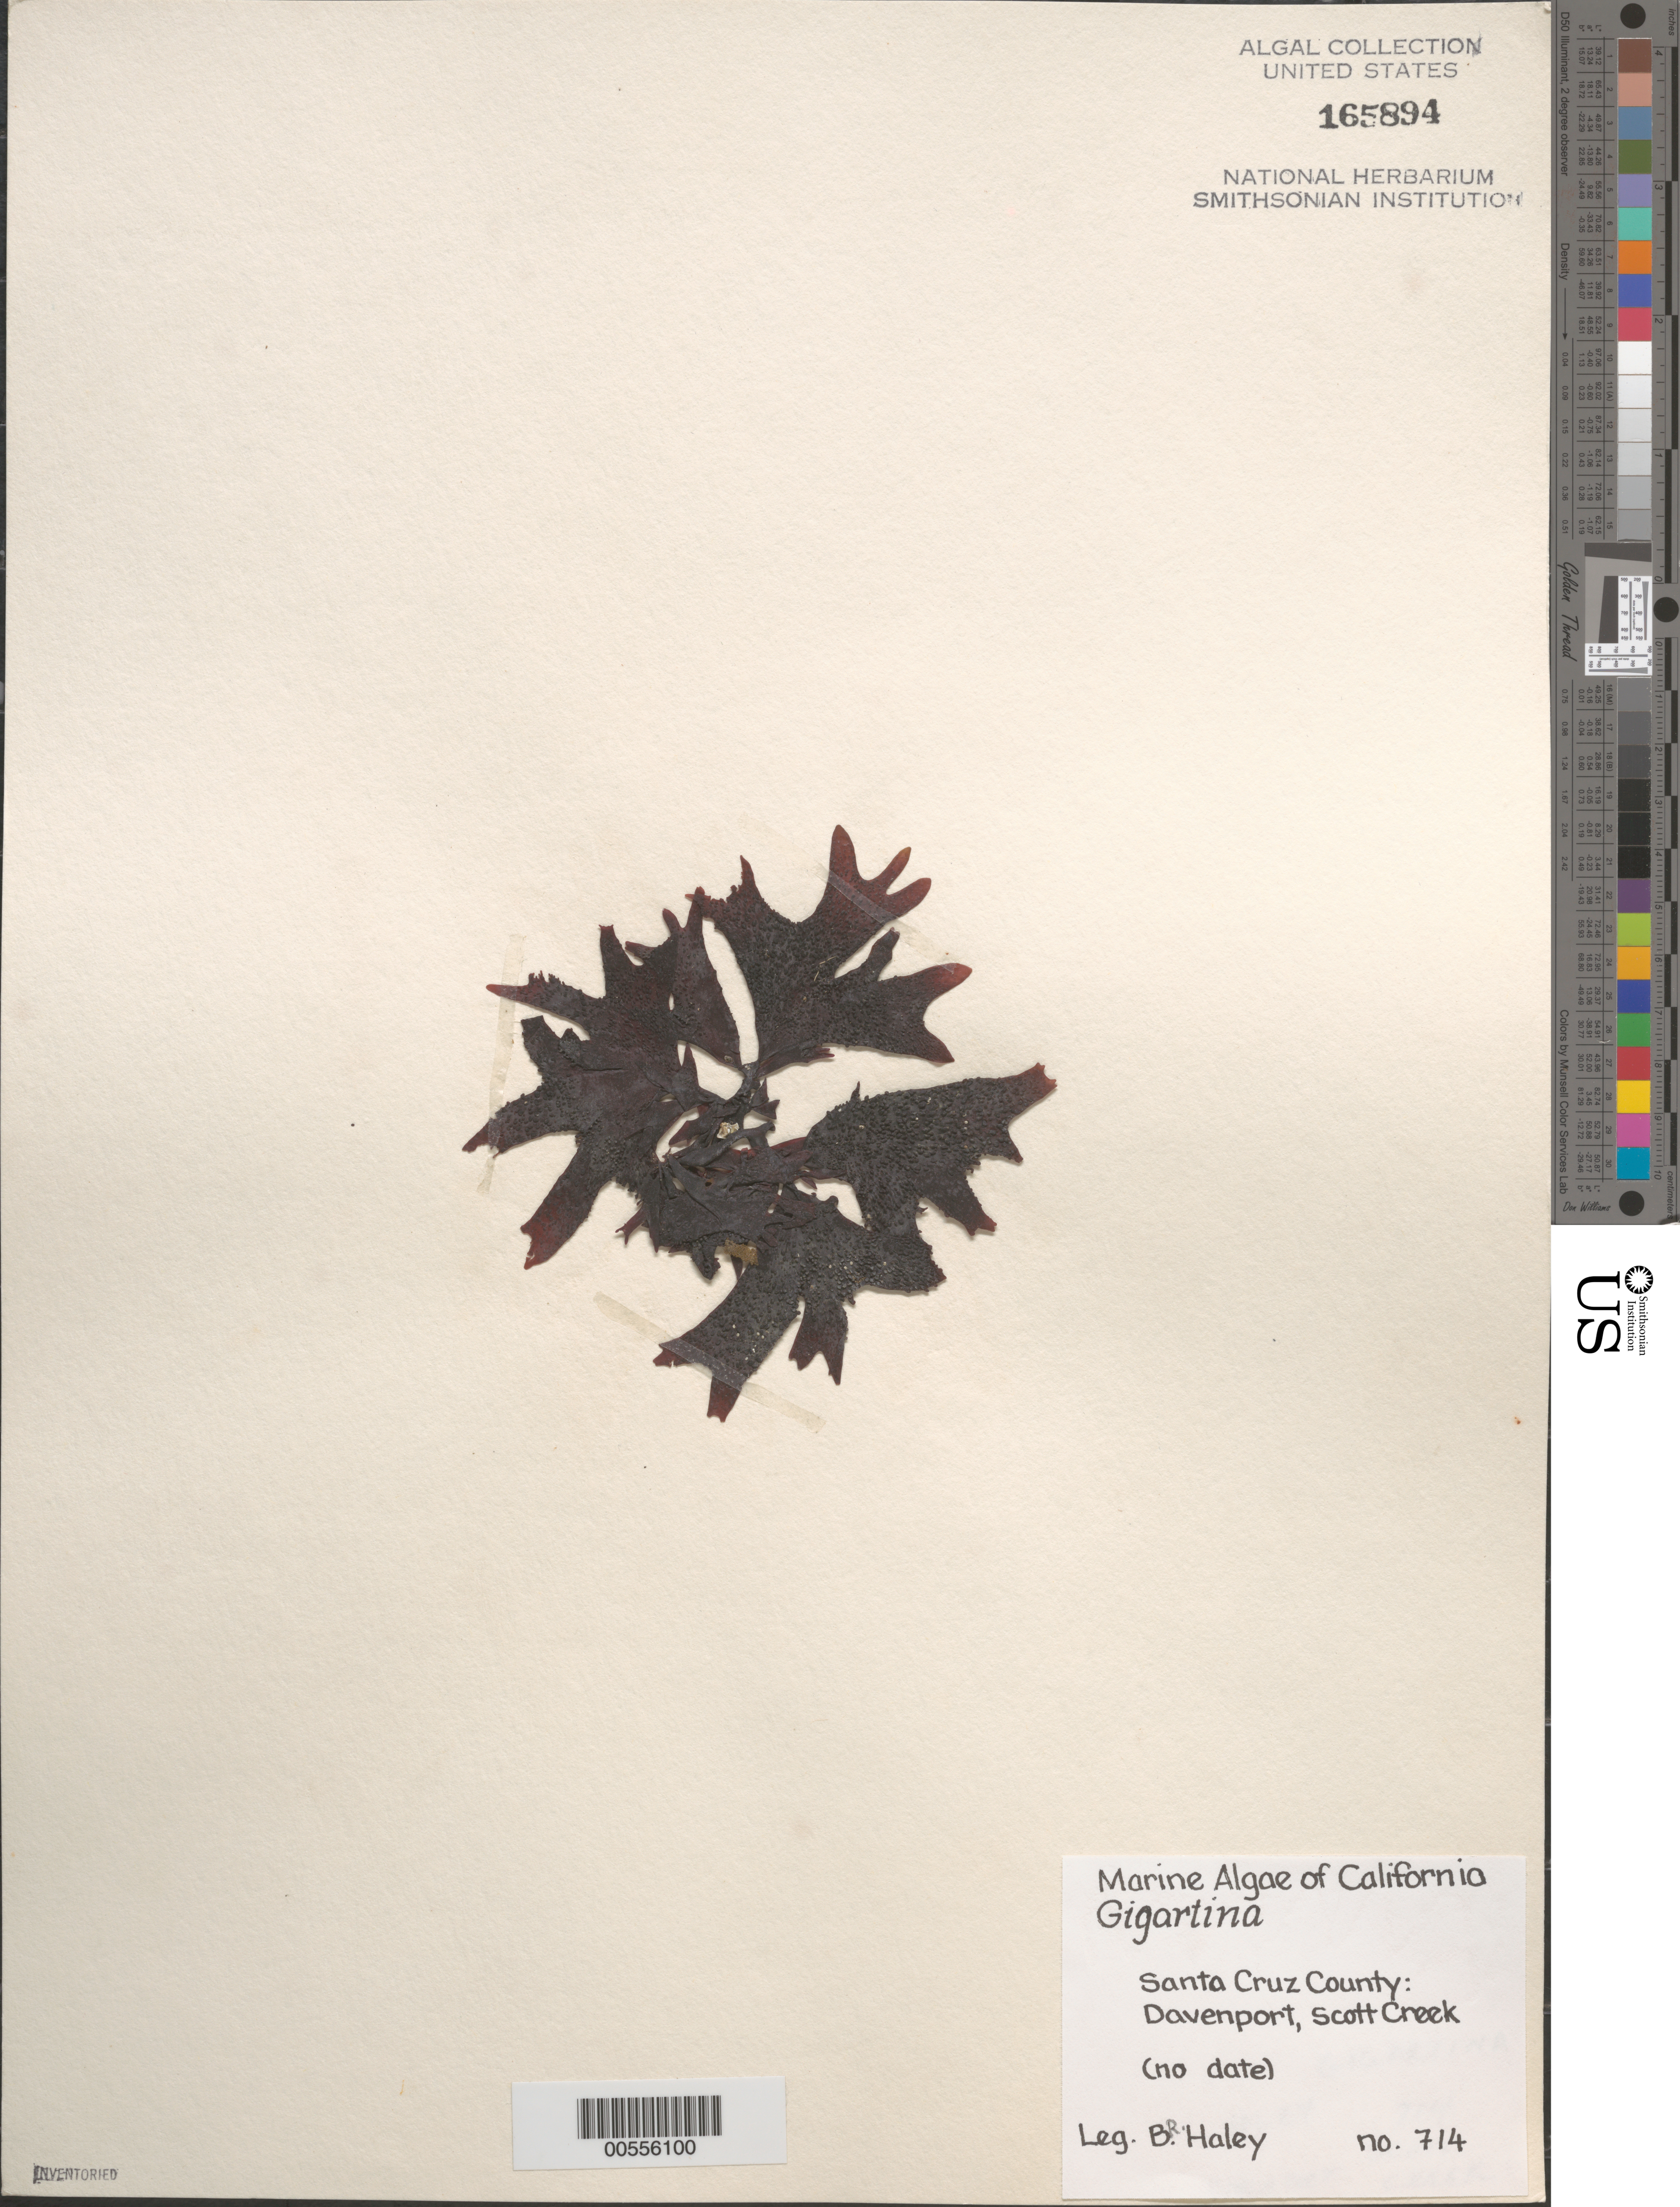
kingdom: Plantae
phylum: Rhodophyta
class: Florideophyceae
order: Gigartinales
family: Gigartinaceae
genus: Gigartina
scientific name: Gigartina sp.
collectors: B. Haley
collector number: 714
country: United States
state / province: California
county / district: Santa Cruz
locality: Davenport, Scott Creek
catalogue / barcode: US 165894